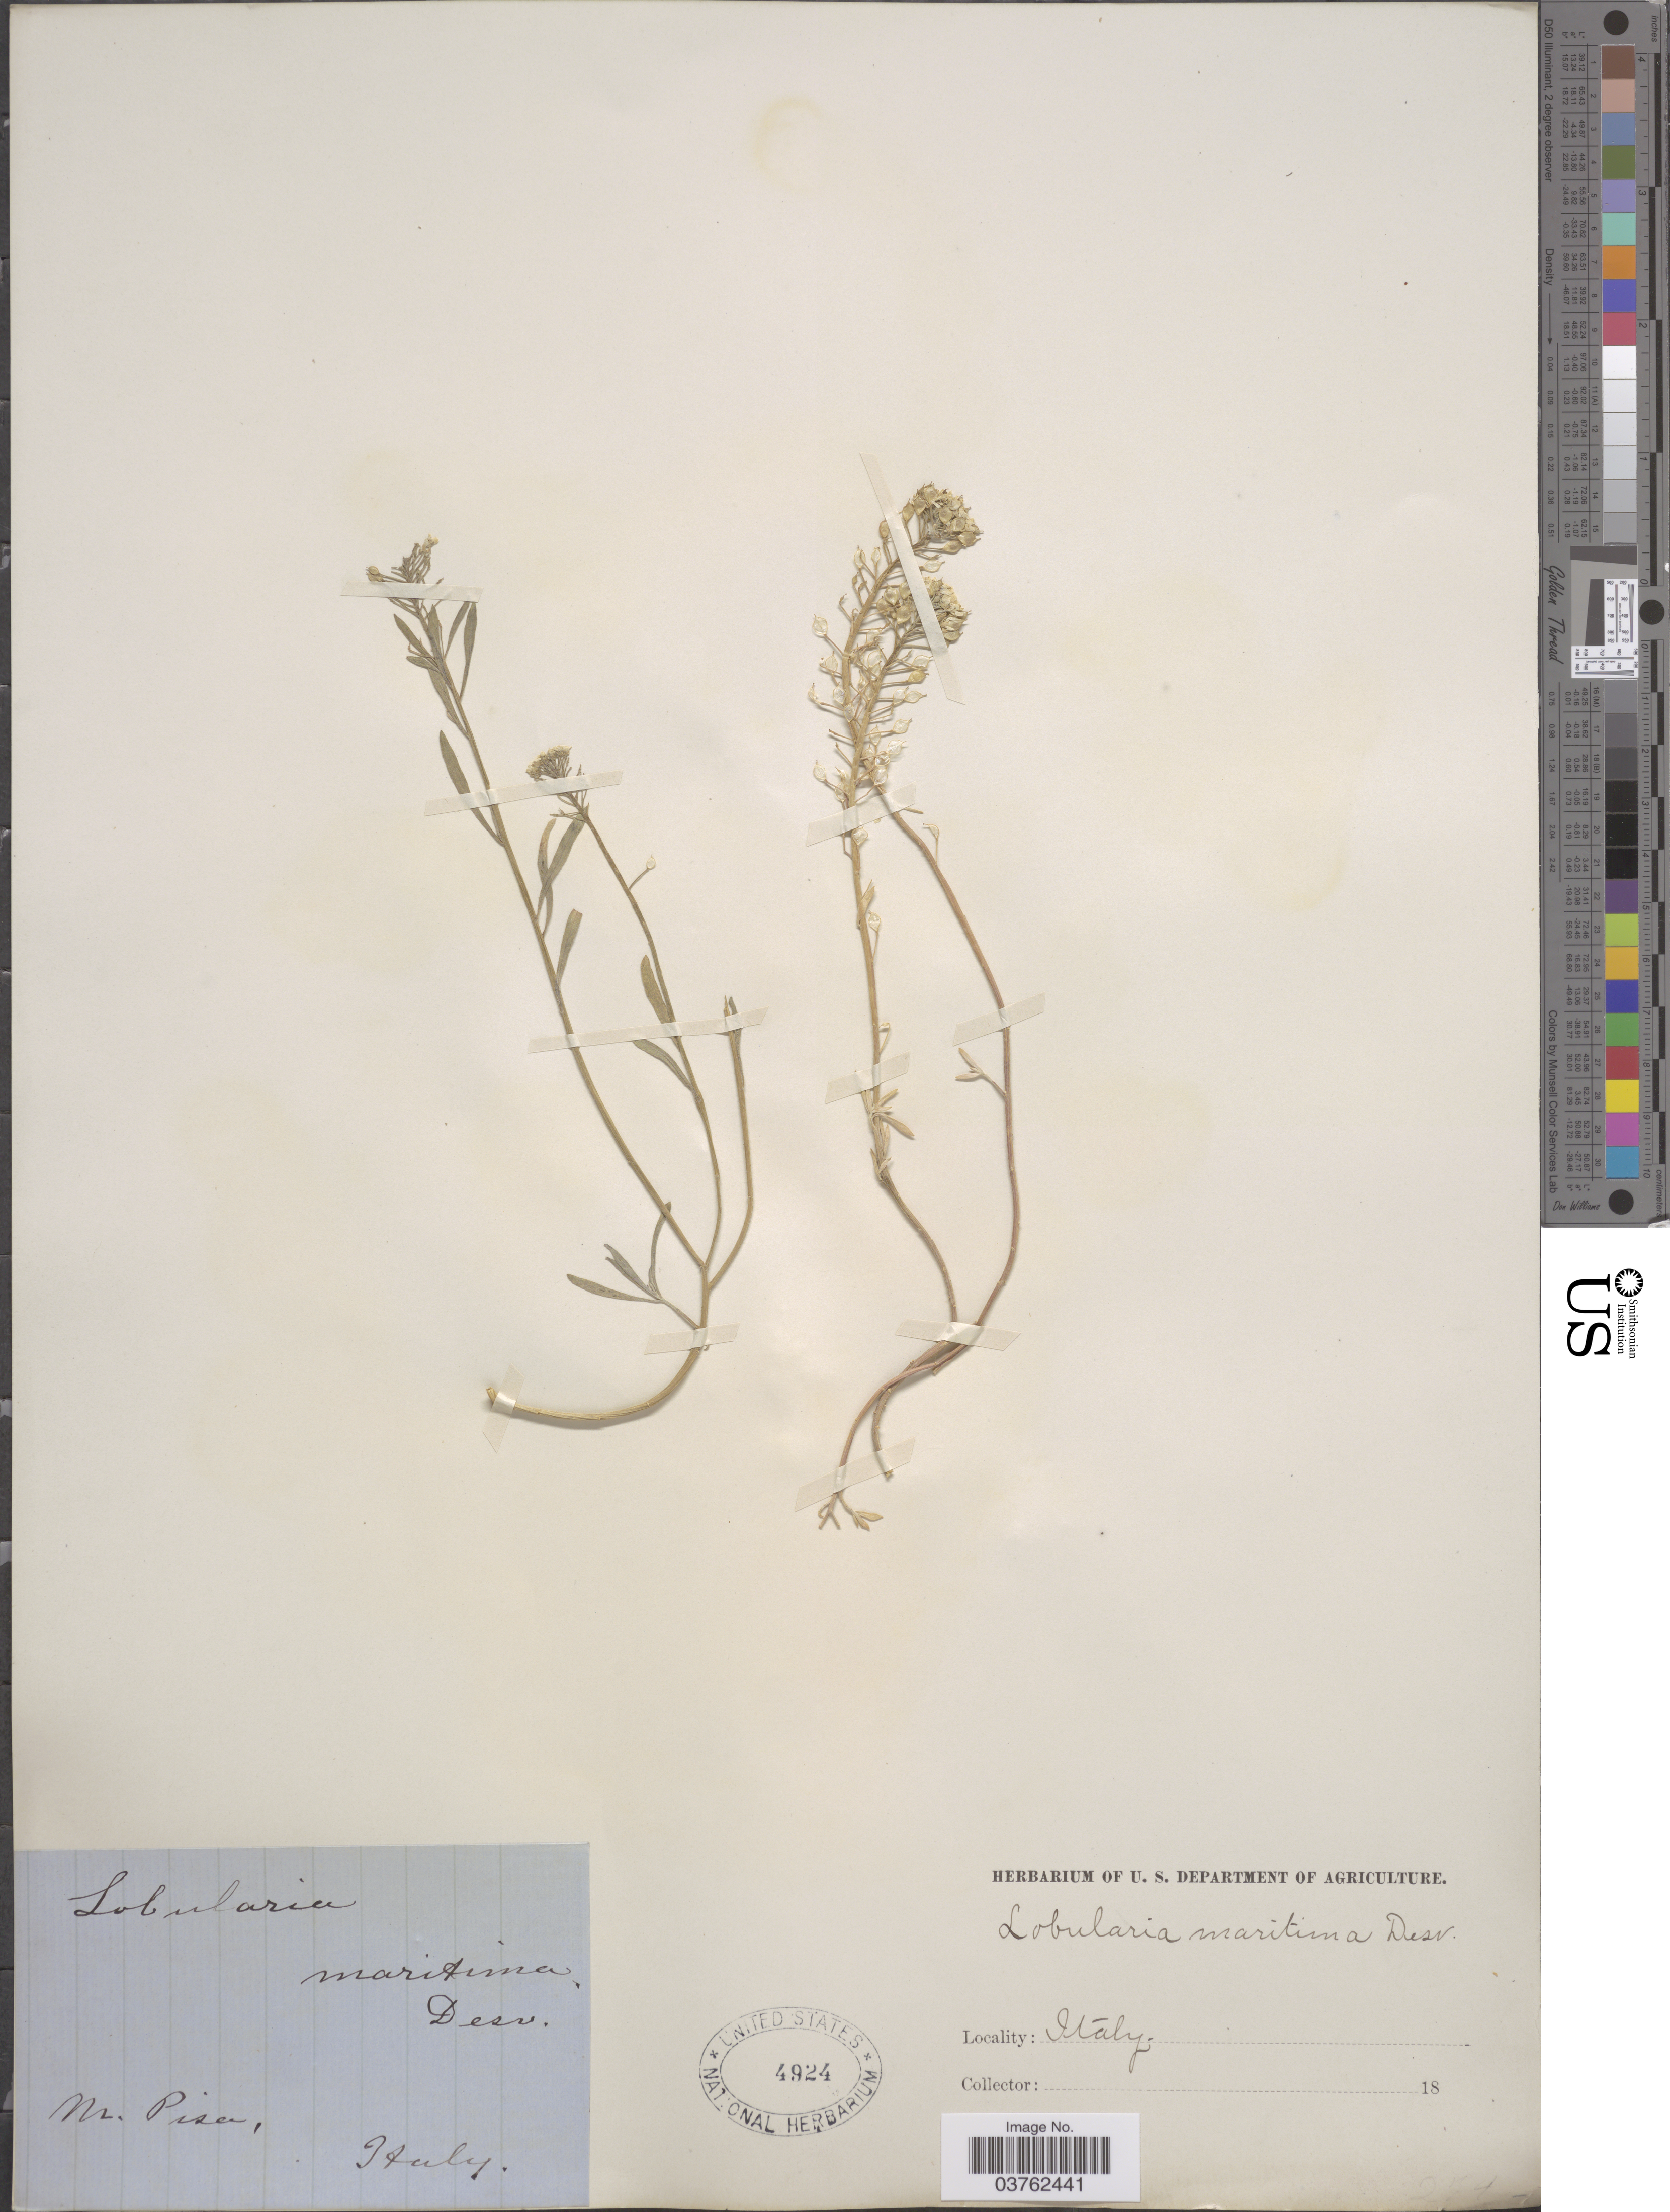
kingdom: Plantae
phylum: Tracheophyta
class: Magnoliopsida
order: Brassicales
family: Brassicaceae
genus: Lobularia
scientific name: Lobularia maritima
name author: (L.) Desv.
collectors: Facchini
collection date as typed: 18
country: Italy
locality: Nr. Pisa.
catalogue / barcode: US 4924